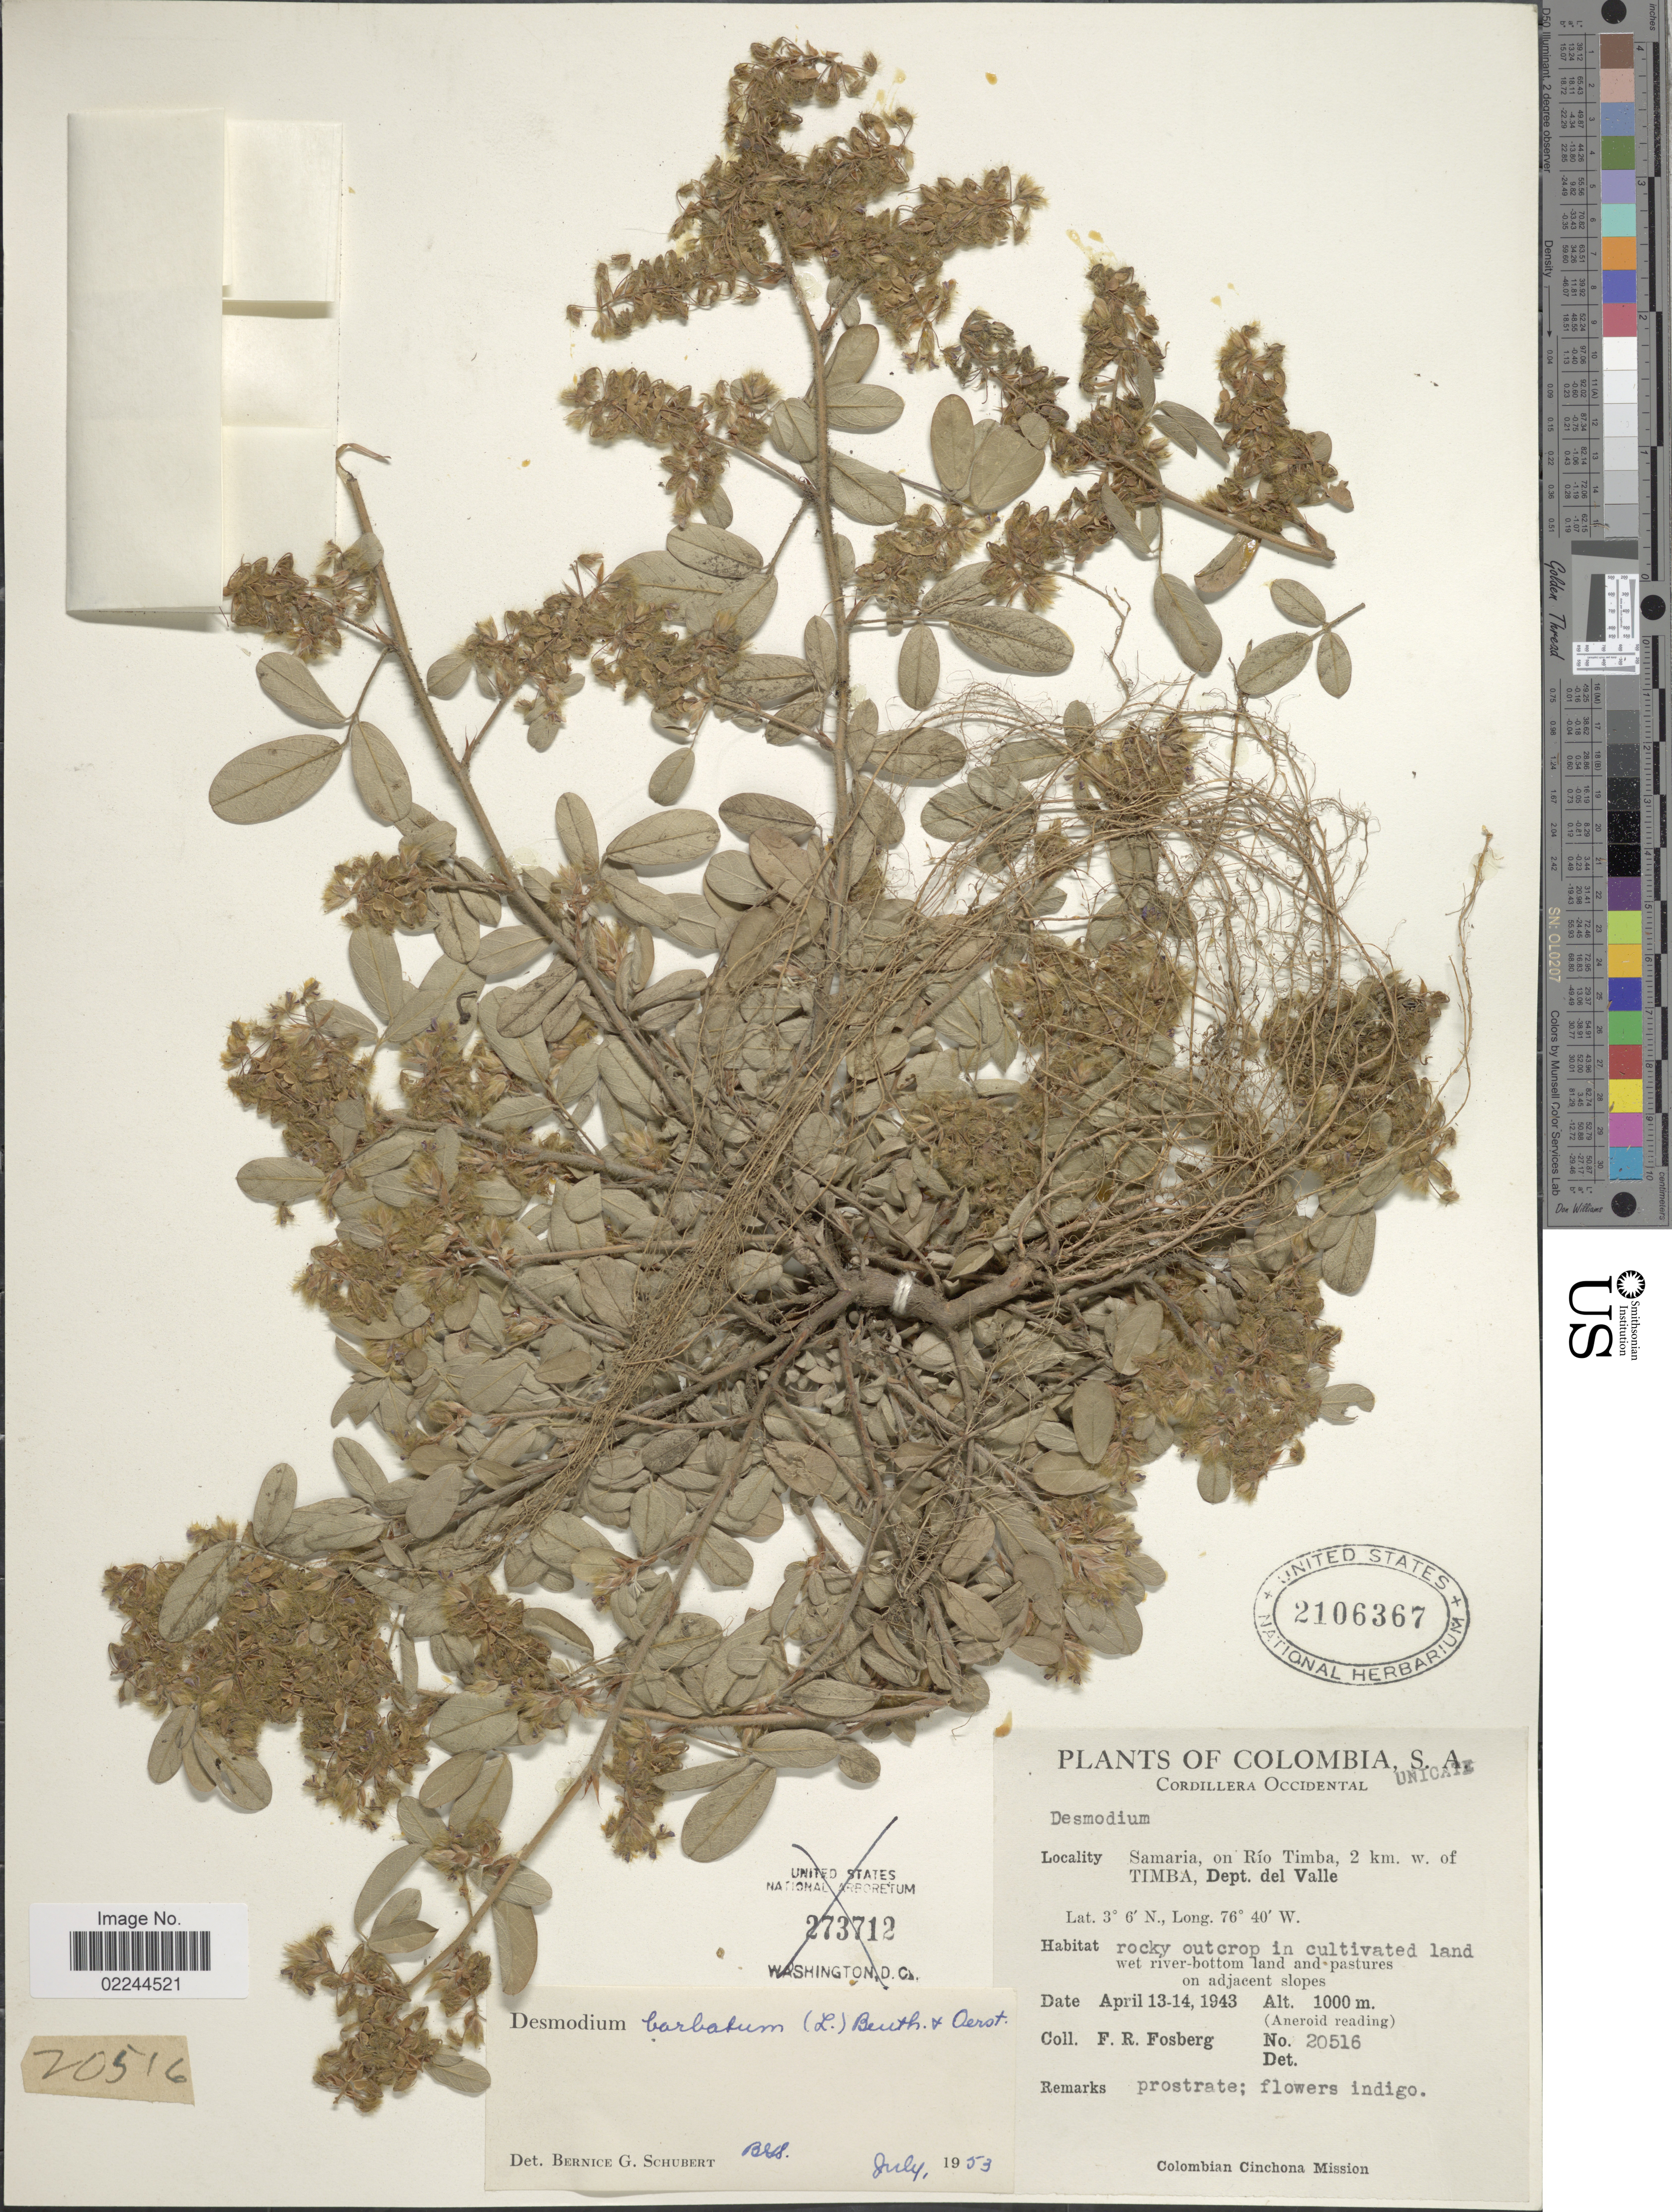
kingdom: Plantae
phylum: Tracheophyta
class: Magnoliopsida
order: Fabales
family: Fabaceae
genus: Grona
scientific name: Grona barbata var. barbata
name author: (L.) H. Ohashi & K. Ohashi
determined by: Strong, Mark T., (BOT), Smithsonian Institution - National Museum of Natural History (UNITED STATES)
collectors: F. R. Fosberg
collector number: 20516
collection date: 1943-04-13/1943-04-14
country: Colombia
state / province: Valle del Cauca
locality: Cordillera Occidental. Samaria on Rio Timba, 2 km. w. of Timba, Dept. del Valle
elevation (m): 1000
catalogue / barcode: US 2106367